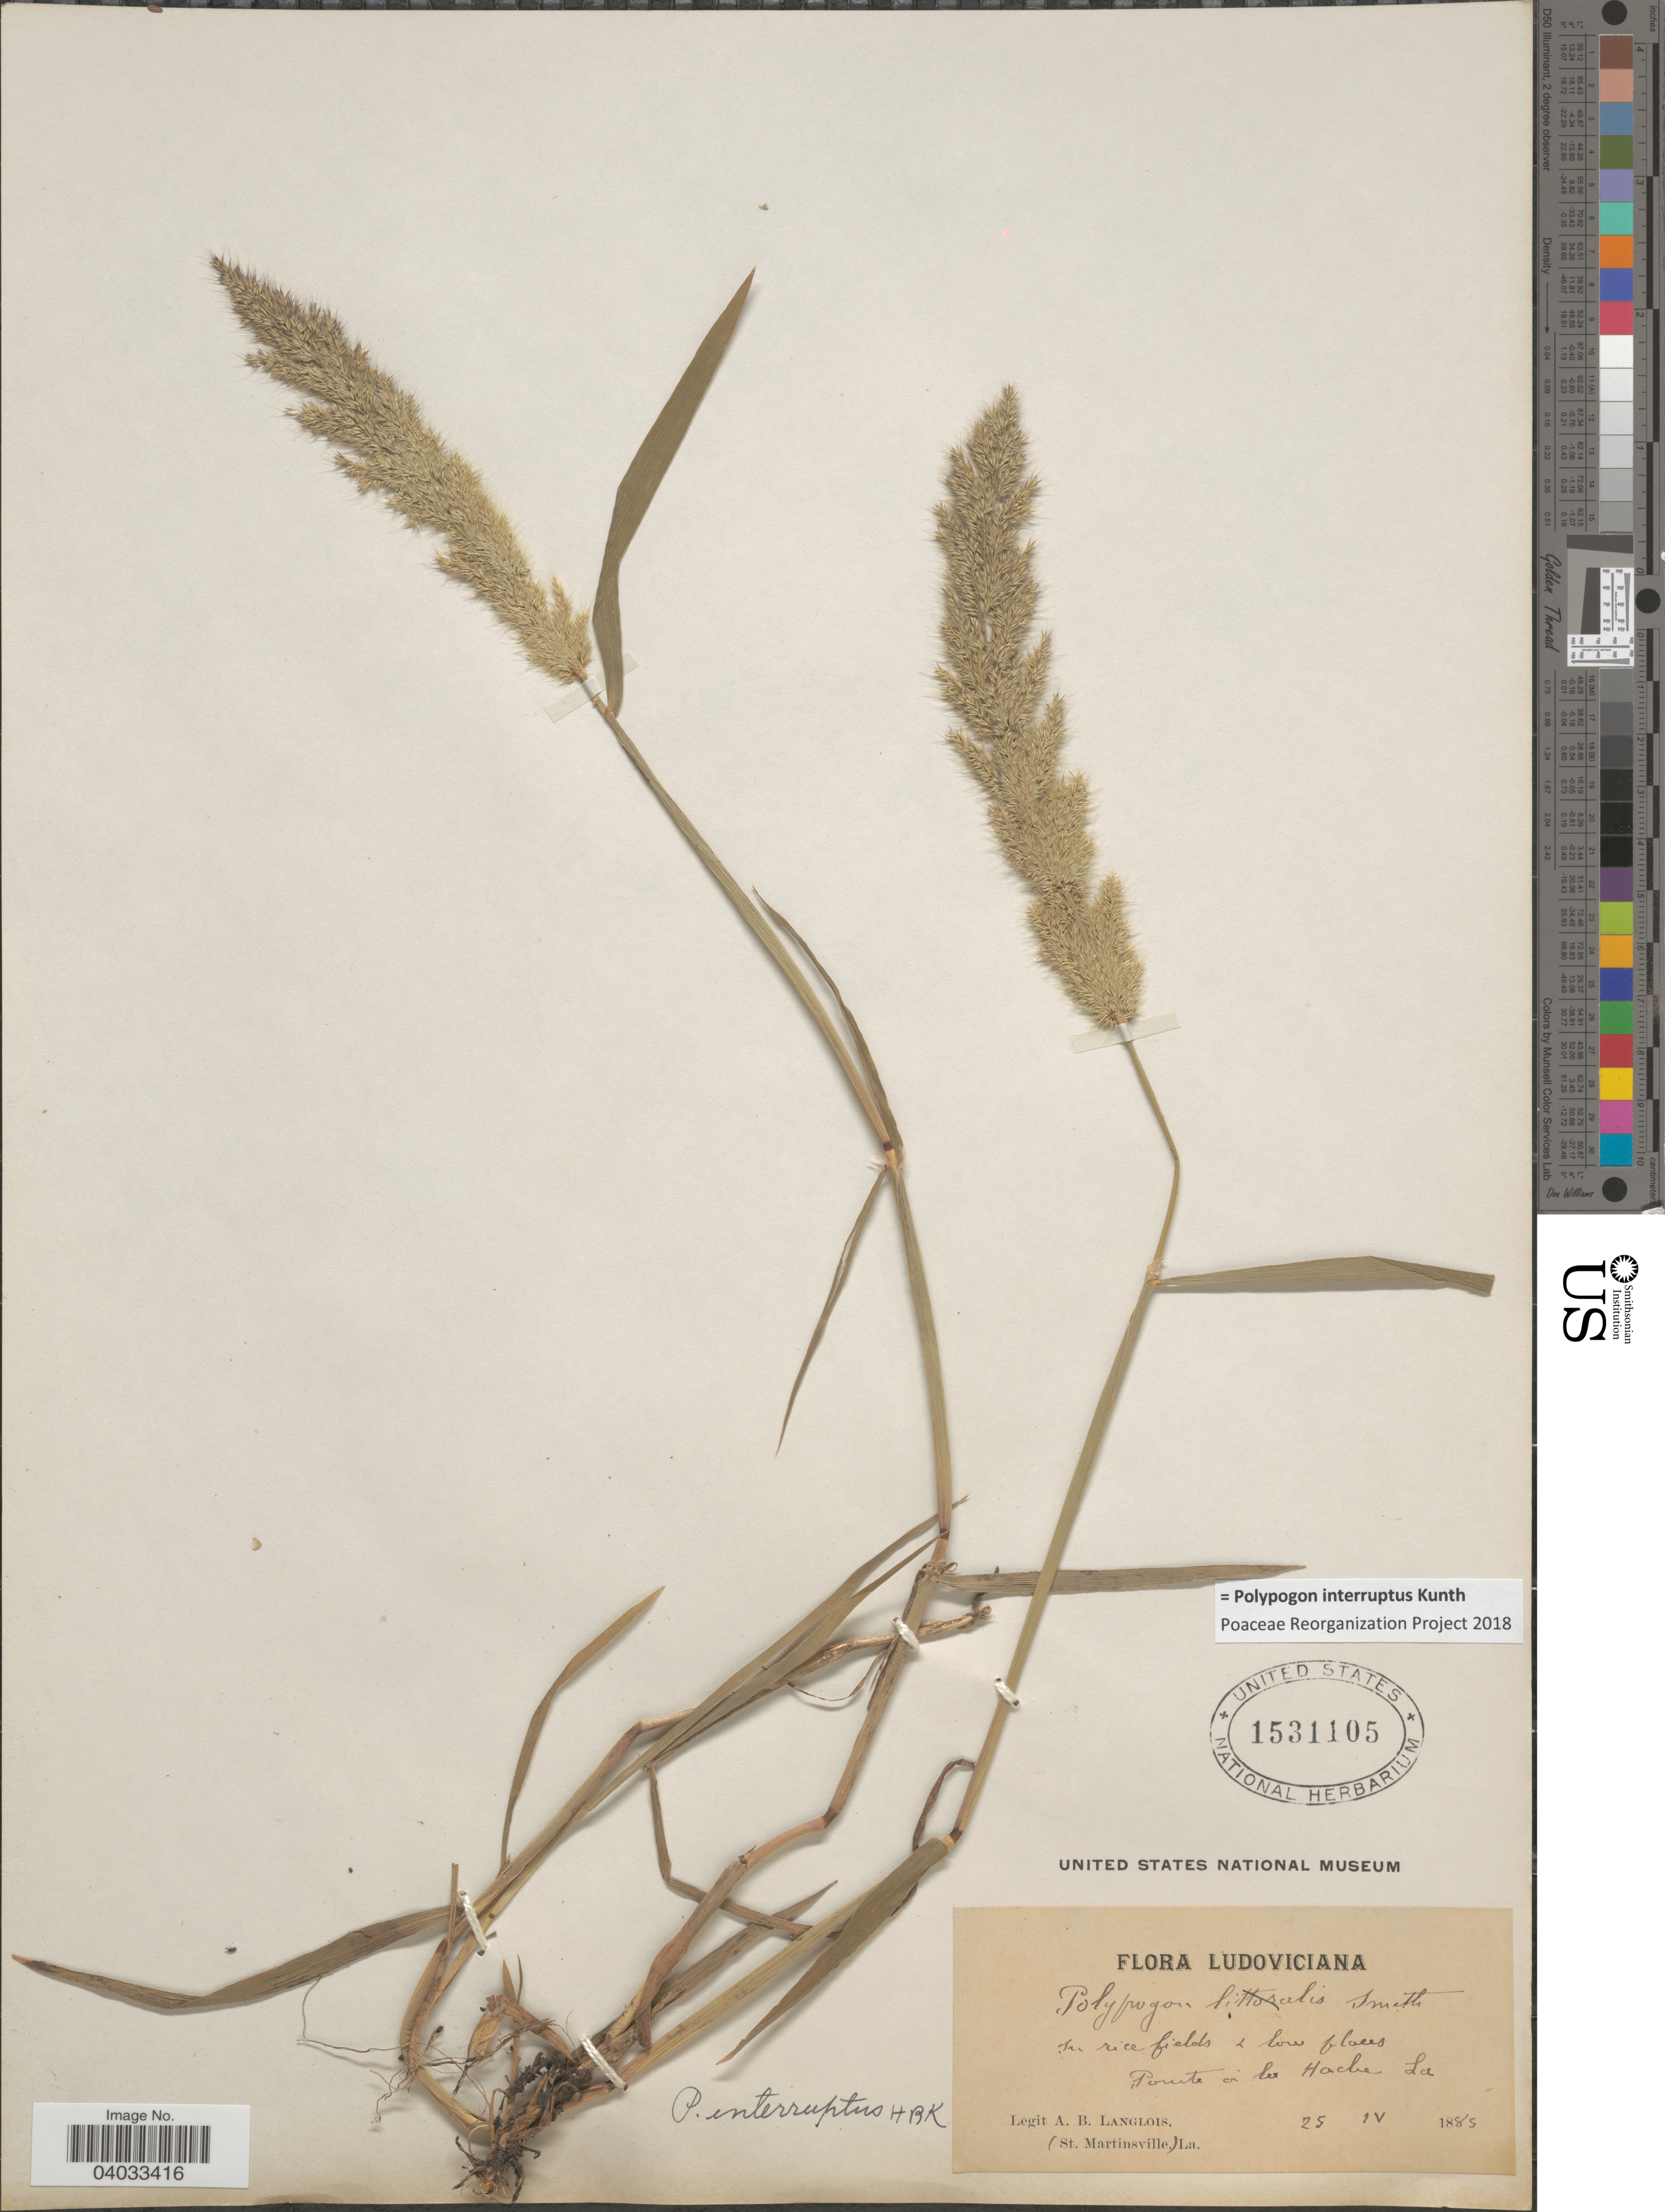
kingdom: Plantae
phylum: Tracheophyta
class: Liliopsida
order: Poales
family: Poaceae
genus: Polypogon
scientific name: Polypogon interruptus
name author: Kunth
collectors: A. Langlois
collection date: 1885-04-25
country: United States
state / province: Louisiana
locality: Ludoviciana. Pointe a la Hache. St. Martinsville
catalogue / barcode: US 1531105